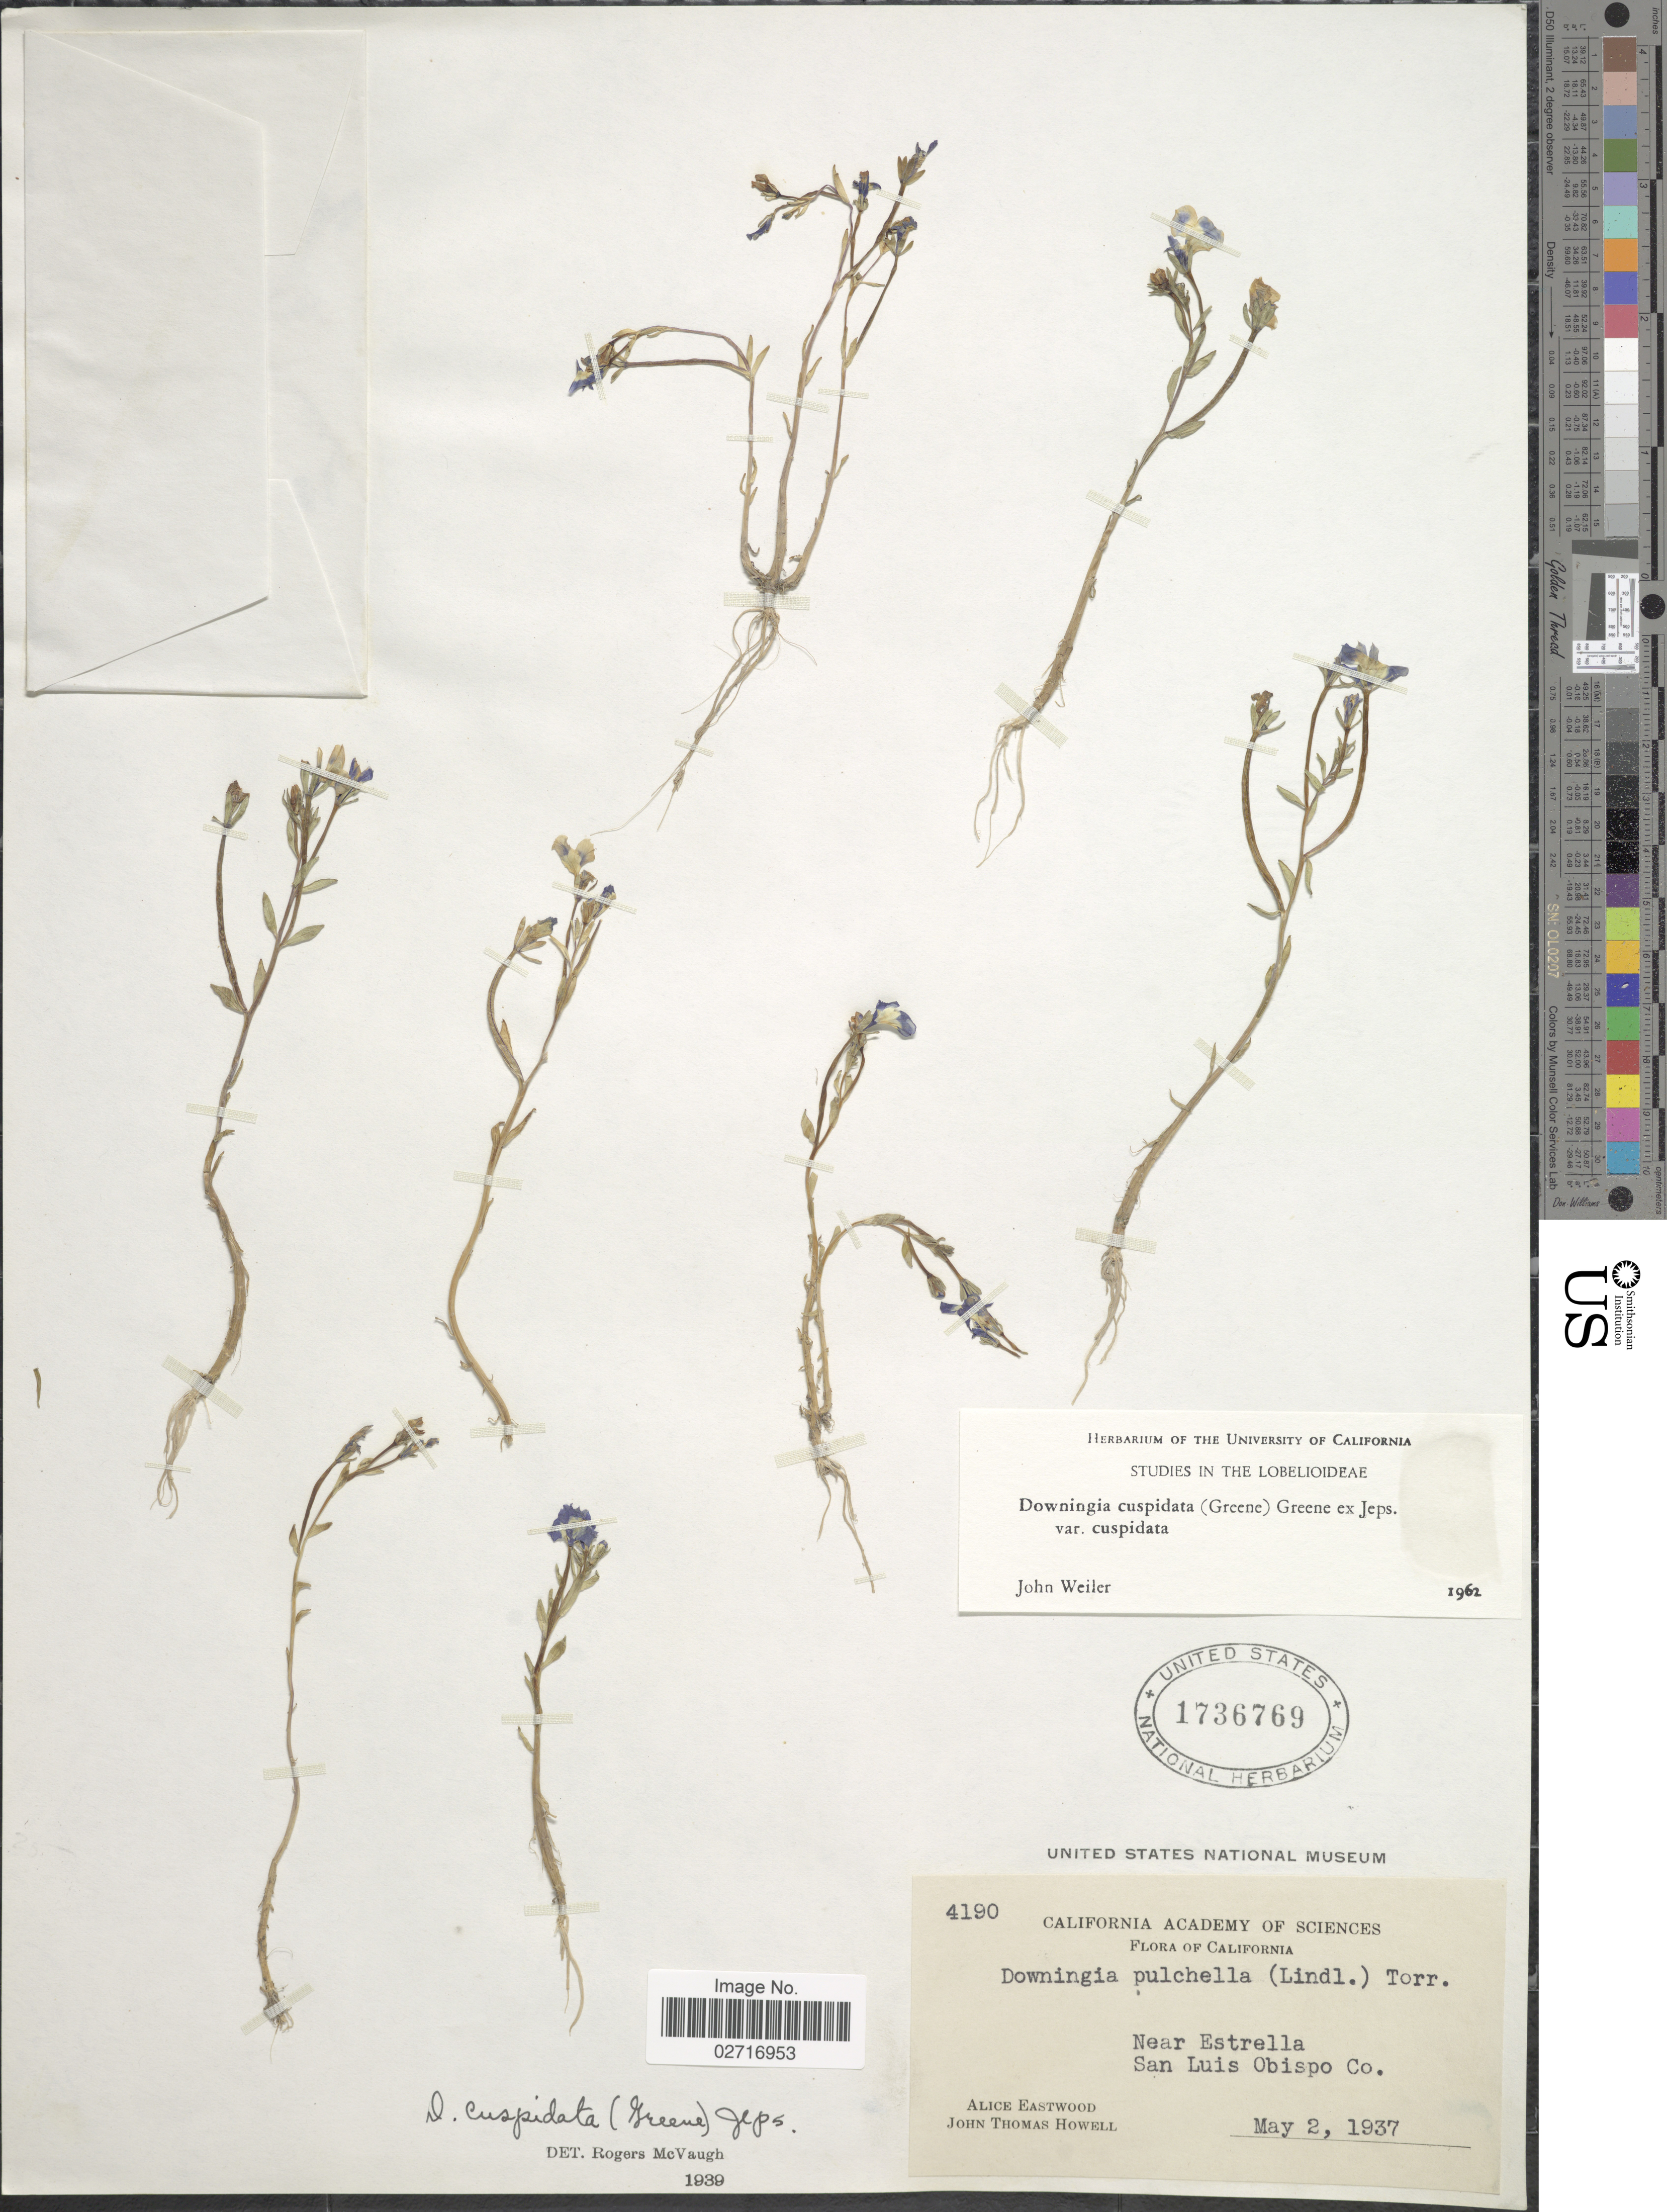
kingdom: Plantae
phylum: Tracheophyta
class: Magnoliopsida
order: Asterales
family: Campanulaceae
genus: Downingia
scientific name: Downingia cuspidata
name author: (Greene) Rattan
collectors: A. Eastwood & J. T. Howell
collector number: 4190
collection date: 1937-05-02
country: United States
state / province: California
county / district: San Luis Obispo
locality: Near Estrella, San Luis Obispo Co.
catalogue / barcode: US 1736769